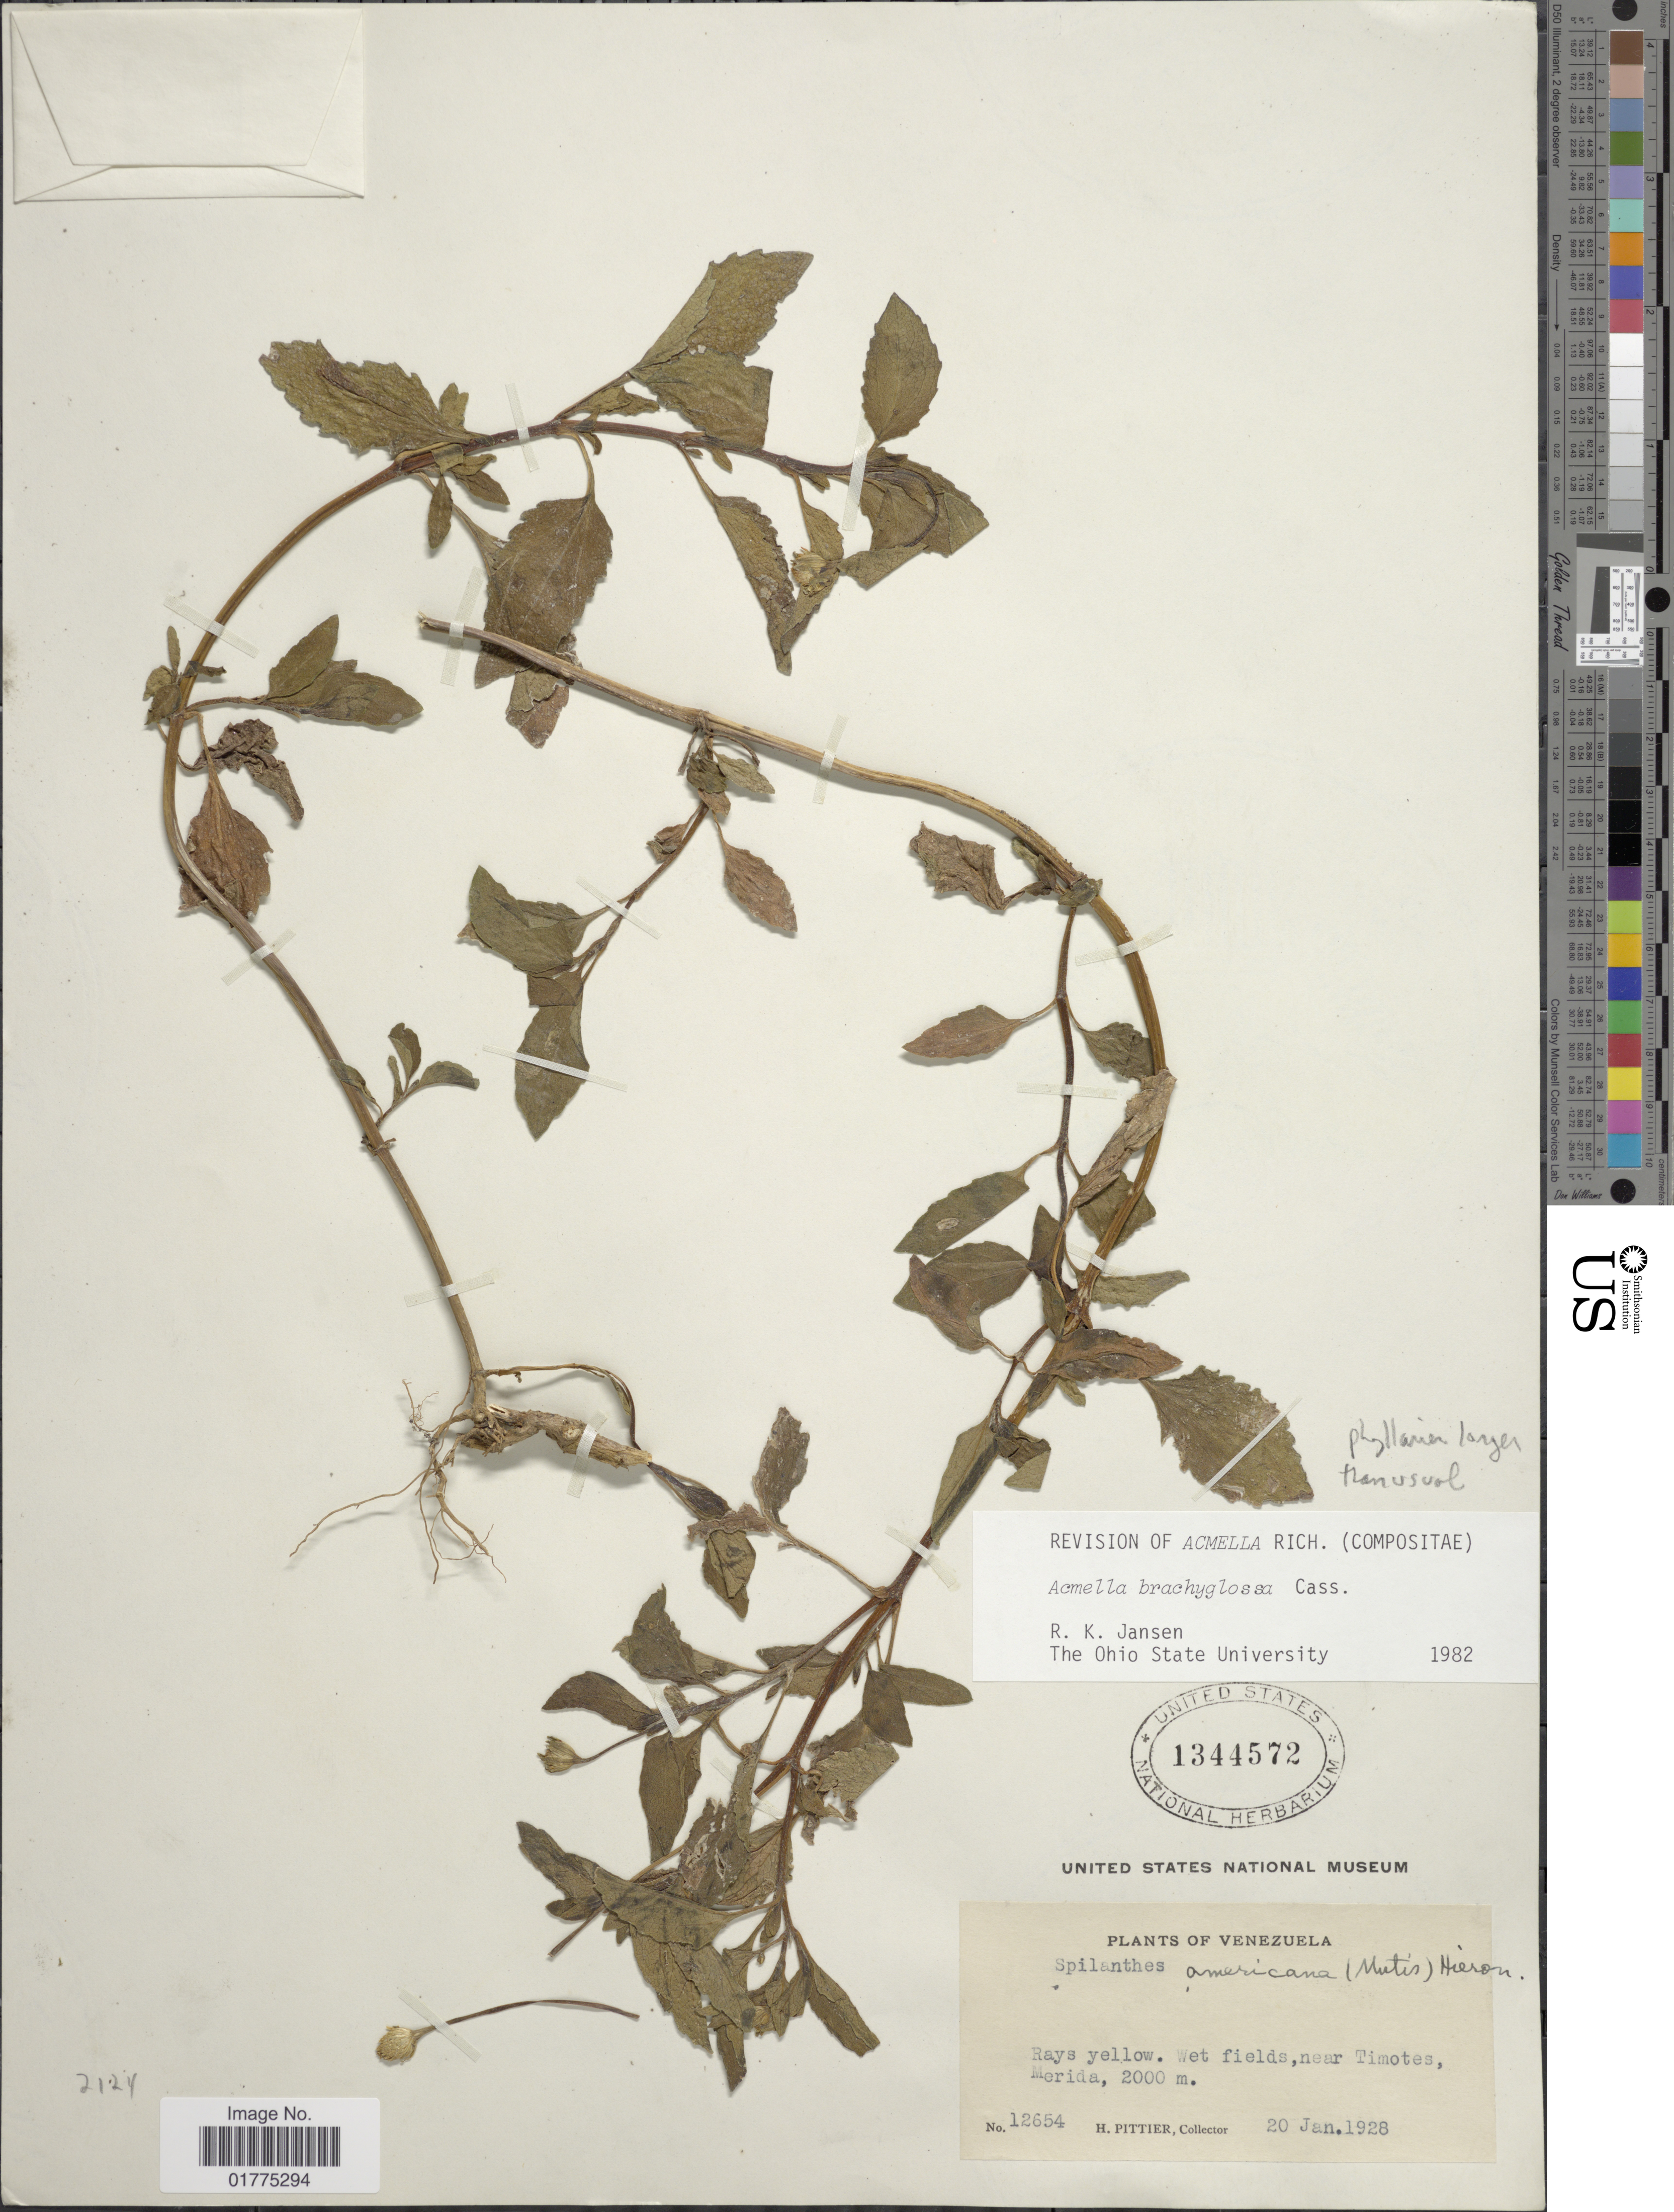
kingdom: Plantae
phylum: Tracheophyta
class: Magnoliopsida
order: Asterales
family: Asteraceae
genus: Acmella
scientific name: Acmella brachyglossa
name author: Cass.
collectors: H. F. Pittier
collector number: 12654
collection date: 1928-01-20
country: Venezuela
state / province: Mérida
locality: Rays yellow, Wet fields, near Timotes, Merida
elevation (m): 2000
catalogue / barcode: US 1344572